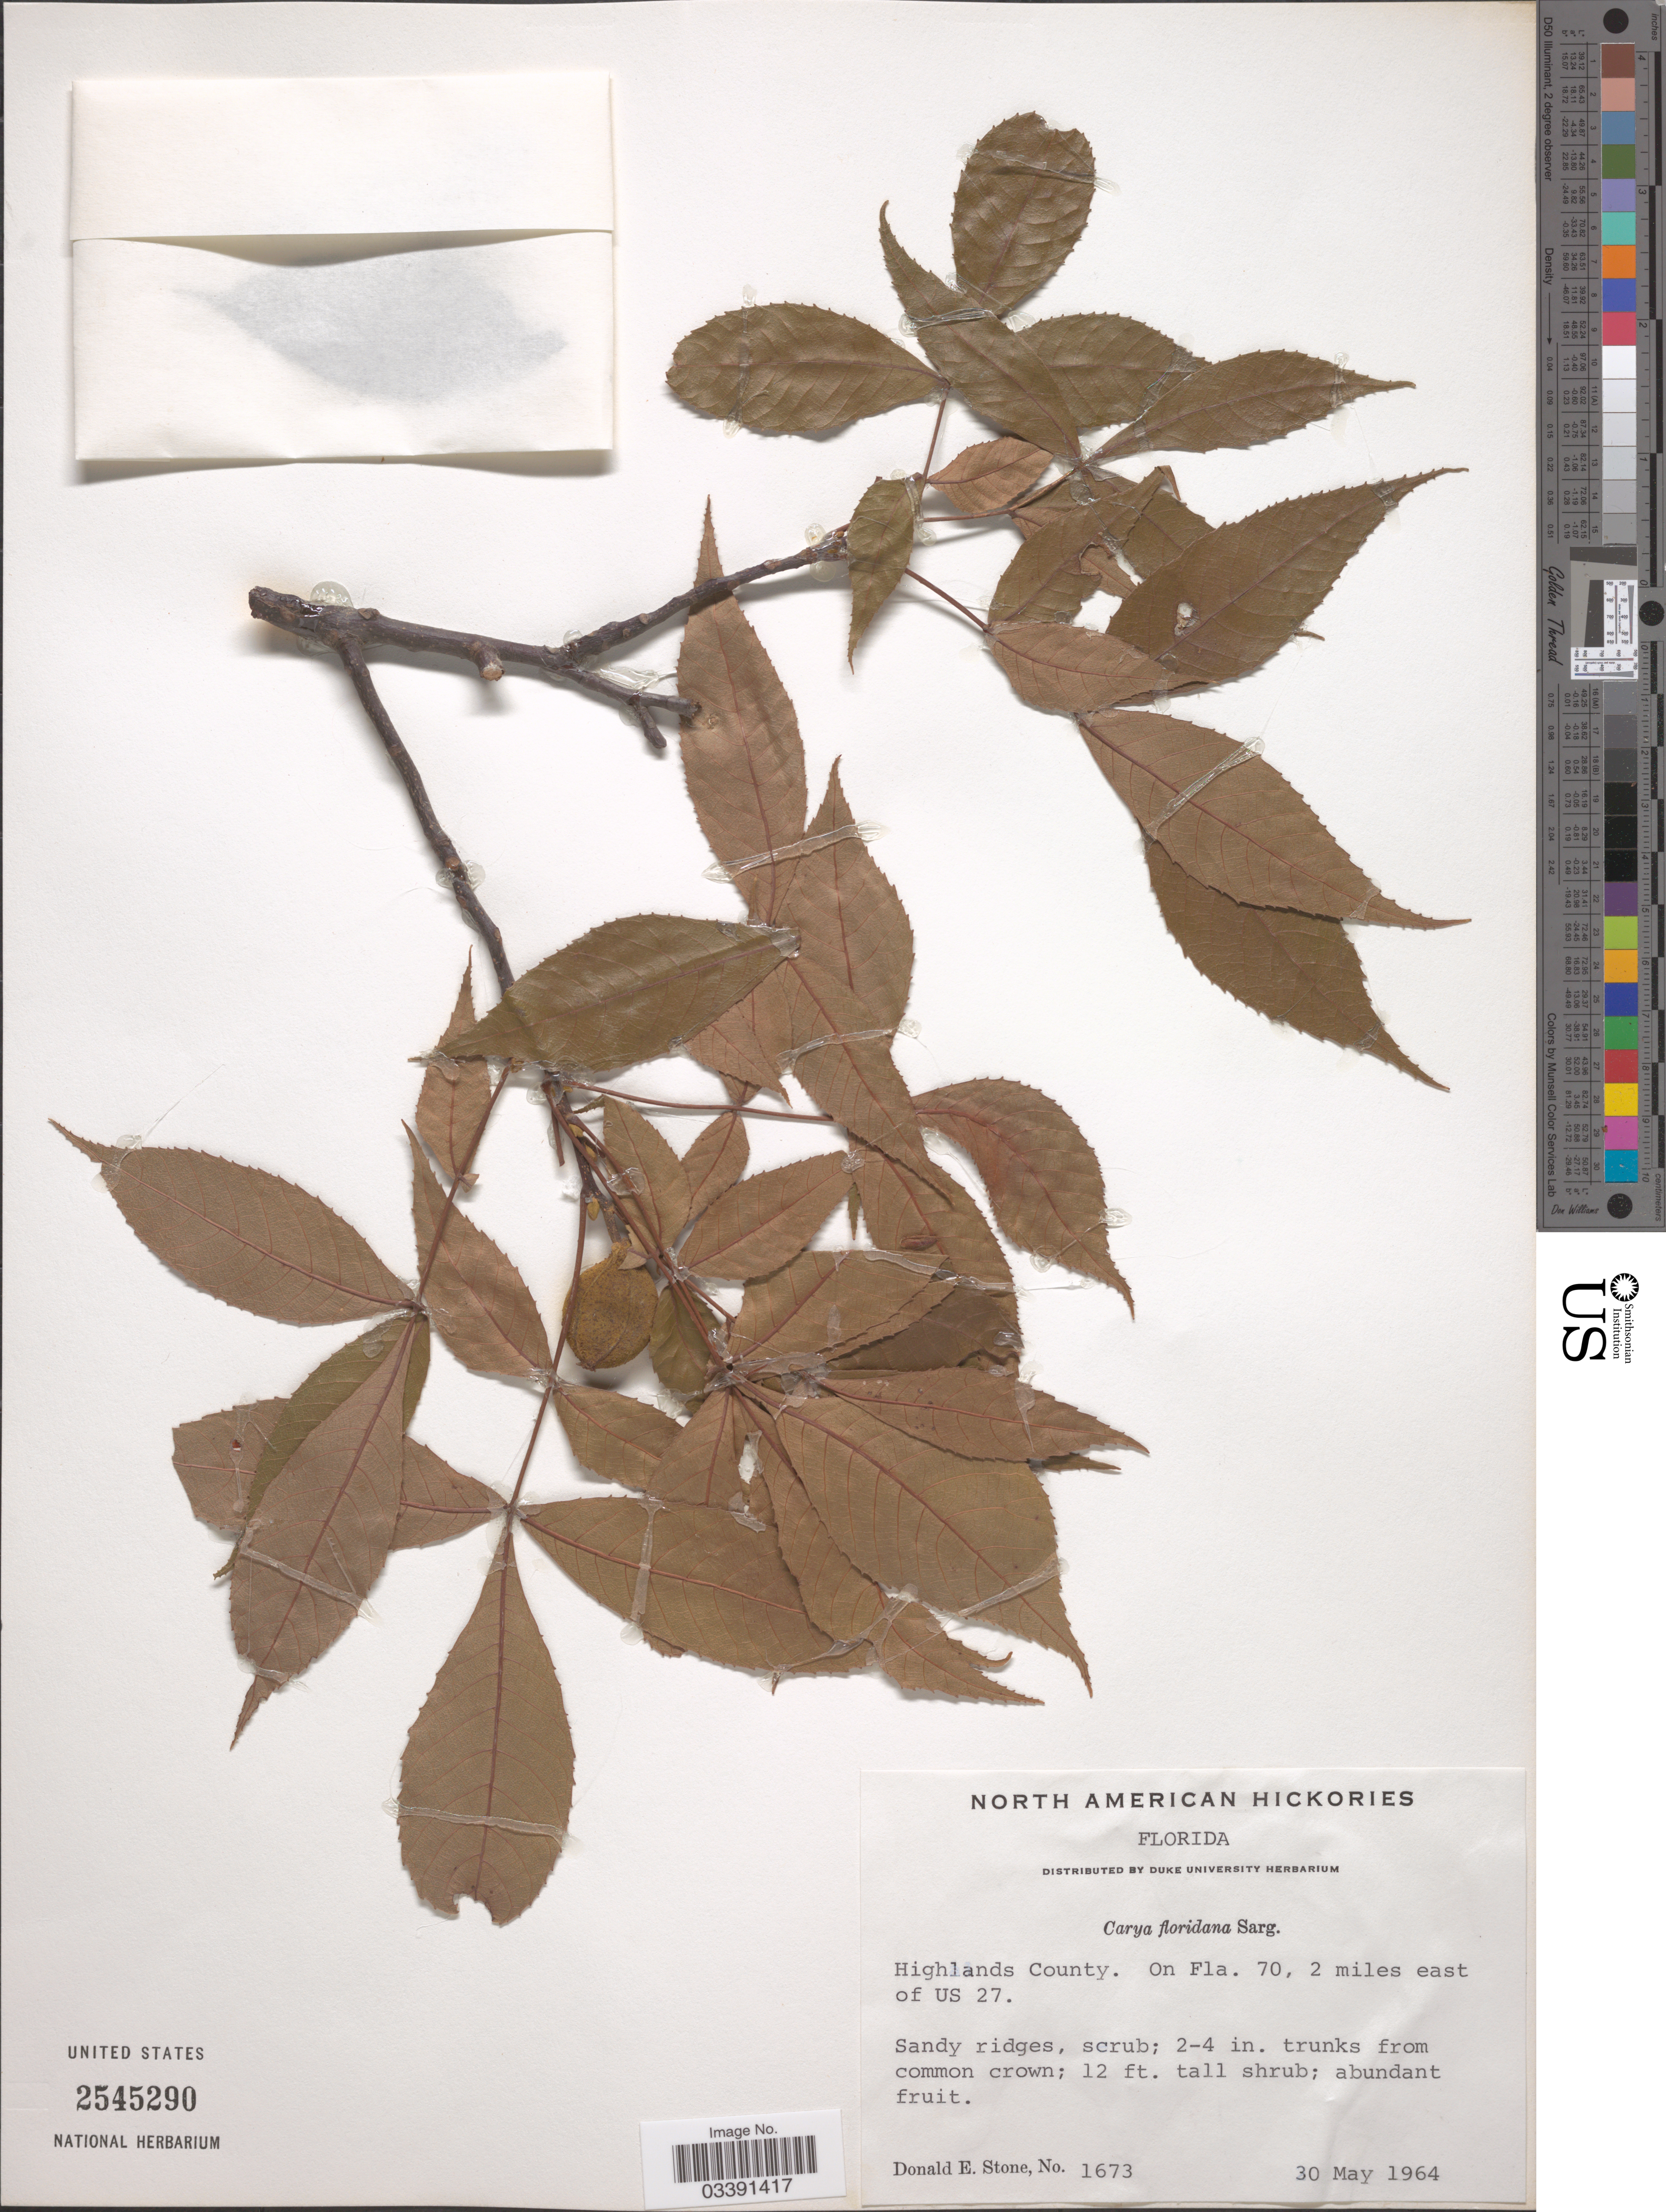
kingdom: Plantae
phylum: Tracheophyta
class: Magnoliopsida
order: Fagales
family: Juglandaceae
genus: Carya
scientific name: Carya floridana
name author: Sarg.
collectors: D. Stone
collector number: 1673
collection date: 1964-05-30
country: United States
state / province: Florida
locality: Highlands County. On Fla. 70, 2 miles east of US 27.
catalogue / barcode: US 2545290